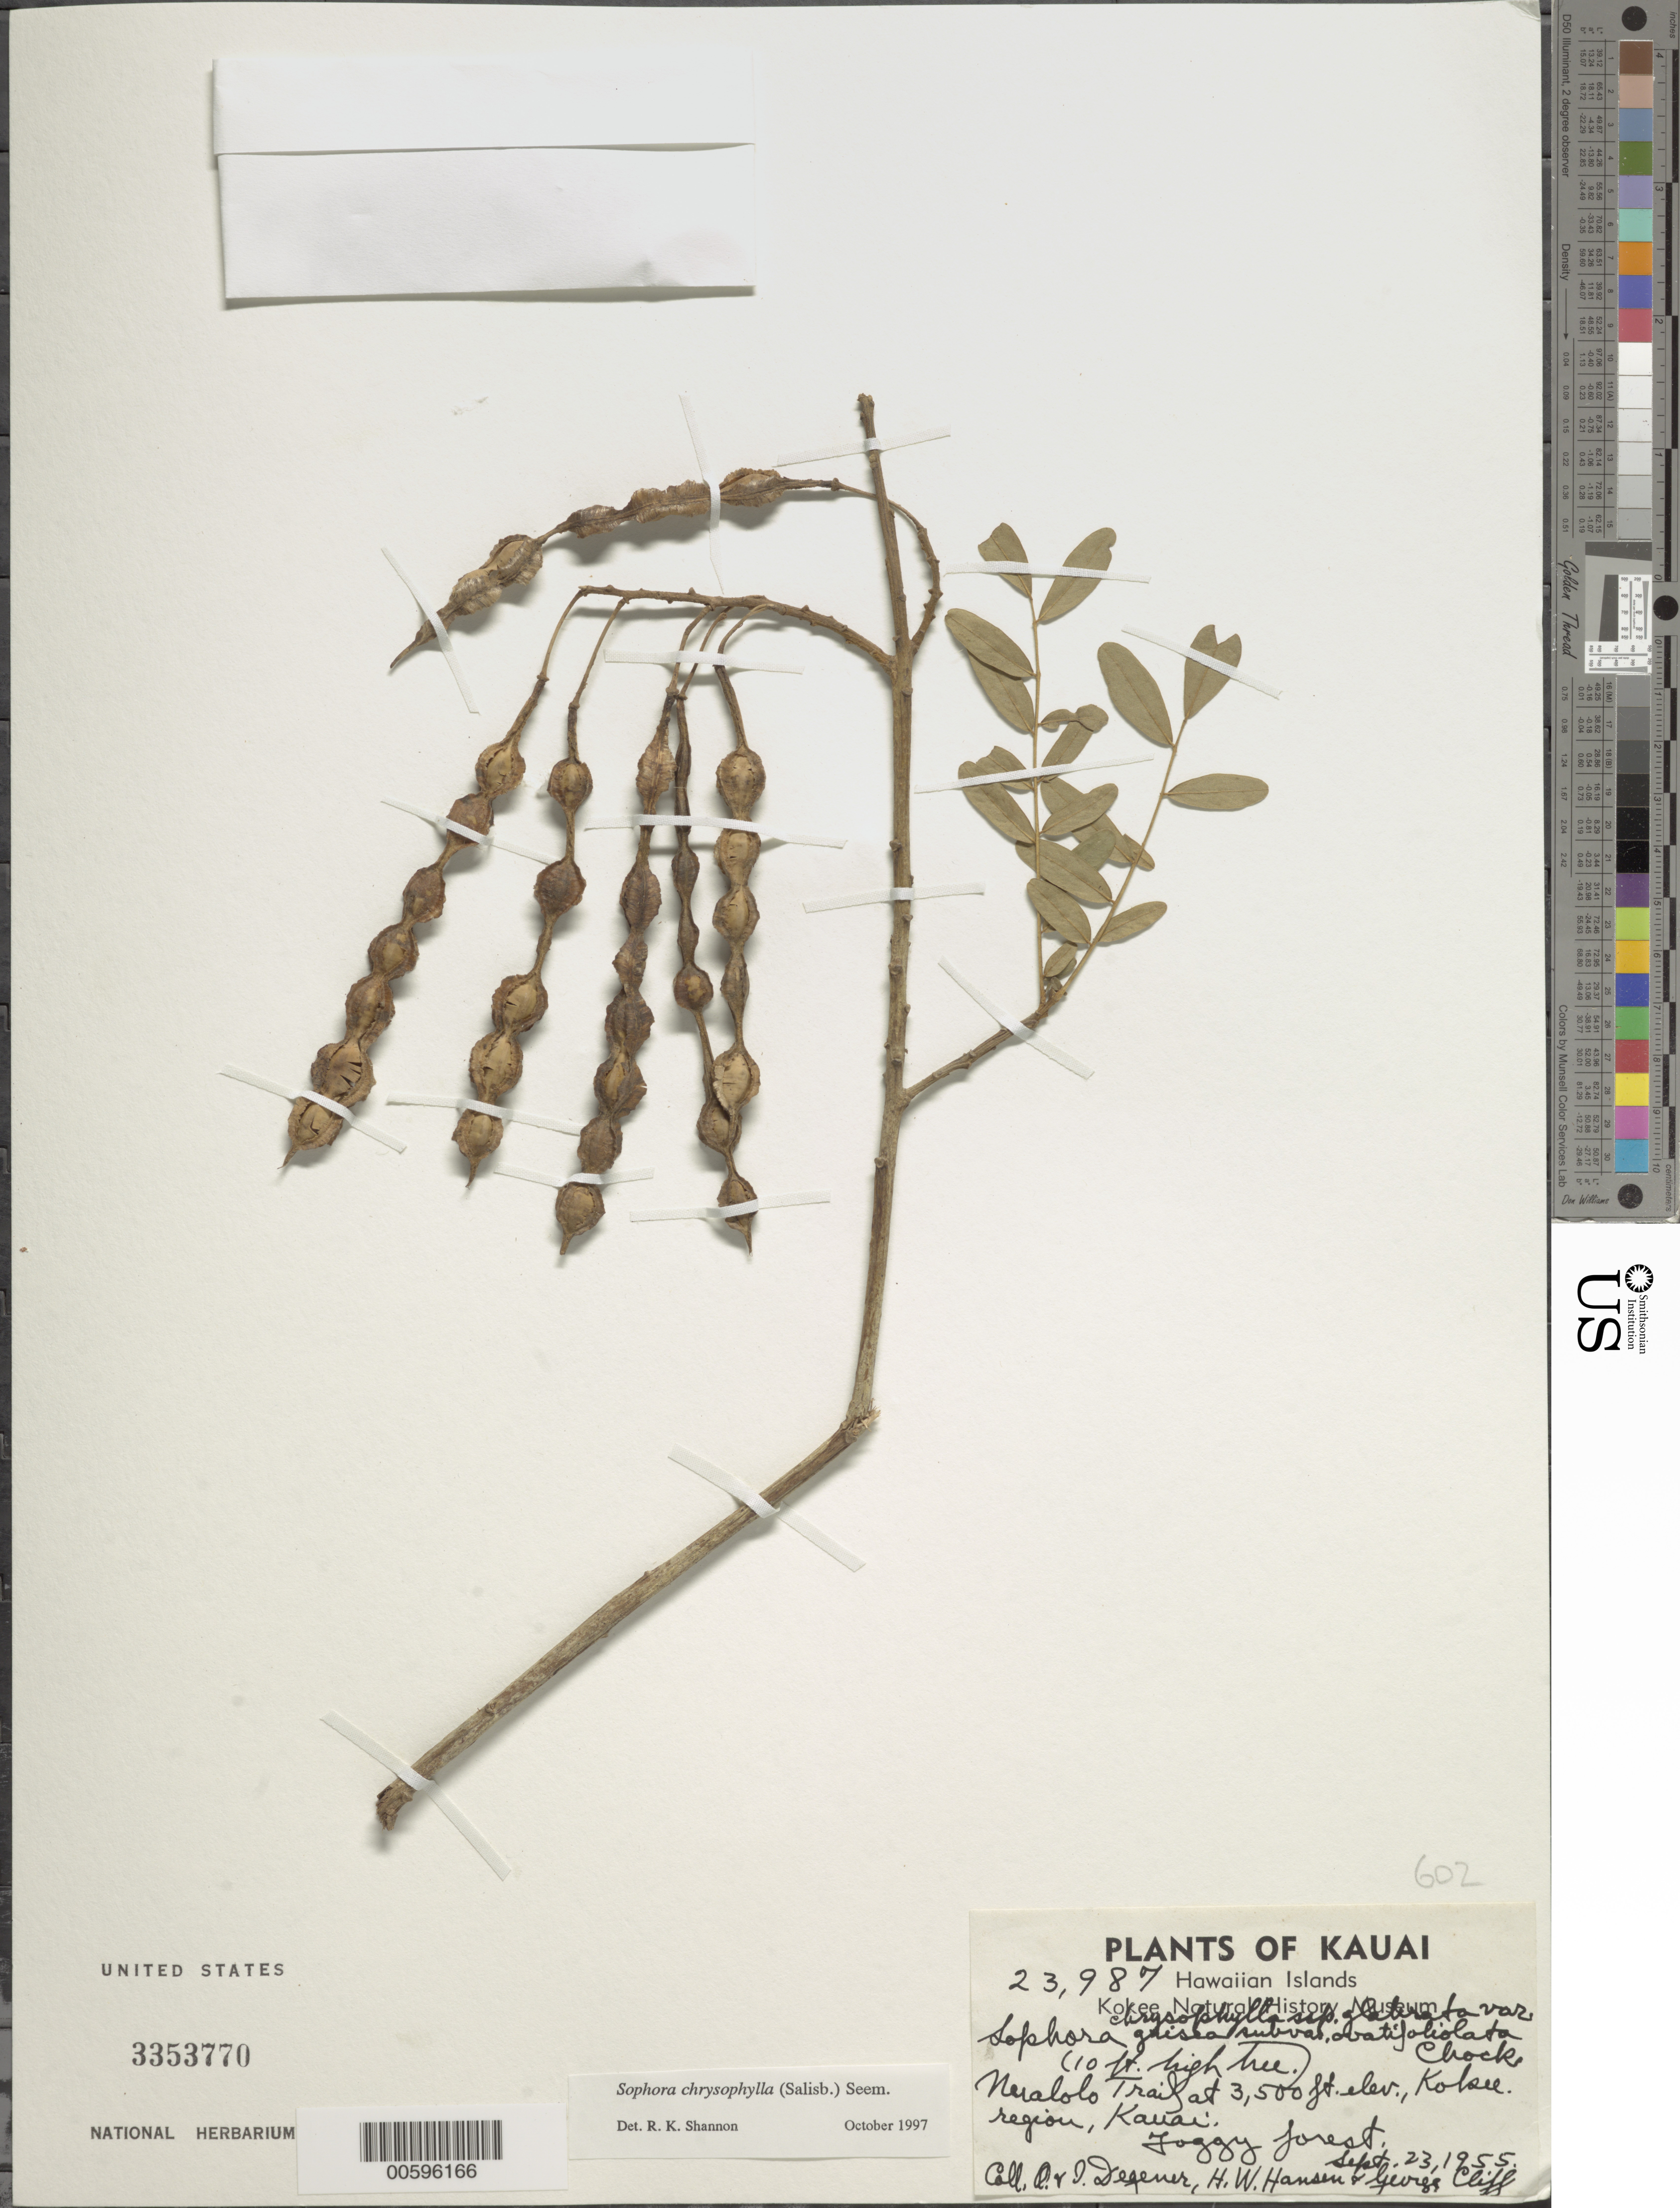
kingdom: Plantae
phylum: Tracheophyta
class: Magnoliopsida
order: Fabales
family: Fabaceae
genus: Sophora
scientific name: Sophora chrysophylla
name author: (Salisb.) Seem.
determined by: Shannon, R. K., (UNITED STATES)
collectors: O. Degener, I. Degener, H. Hansen & G. Cliffs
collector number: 23987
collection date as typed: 23 Sep 1955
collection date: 1955-09-23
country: United States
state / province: Hawaii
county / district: Kauai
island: Kaua'i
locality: Nualolo Trail, Kokee region.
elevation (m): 1067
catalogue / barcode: US 3353770